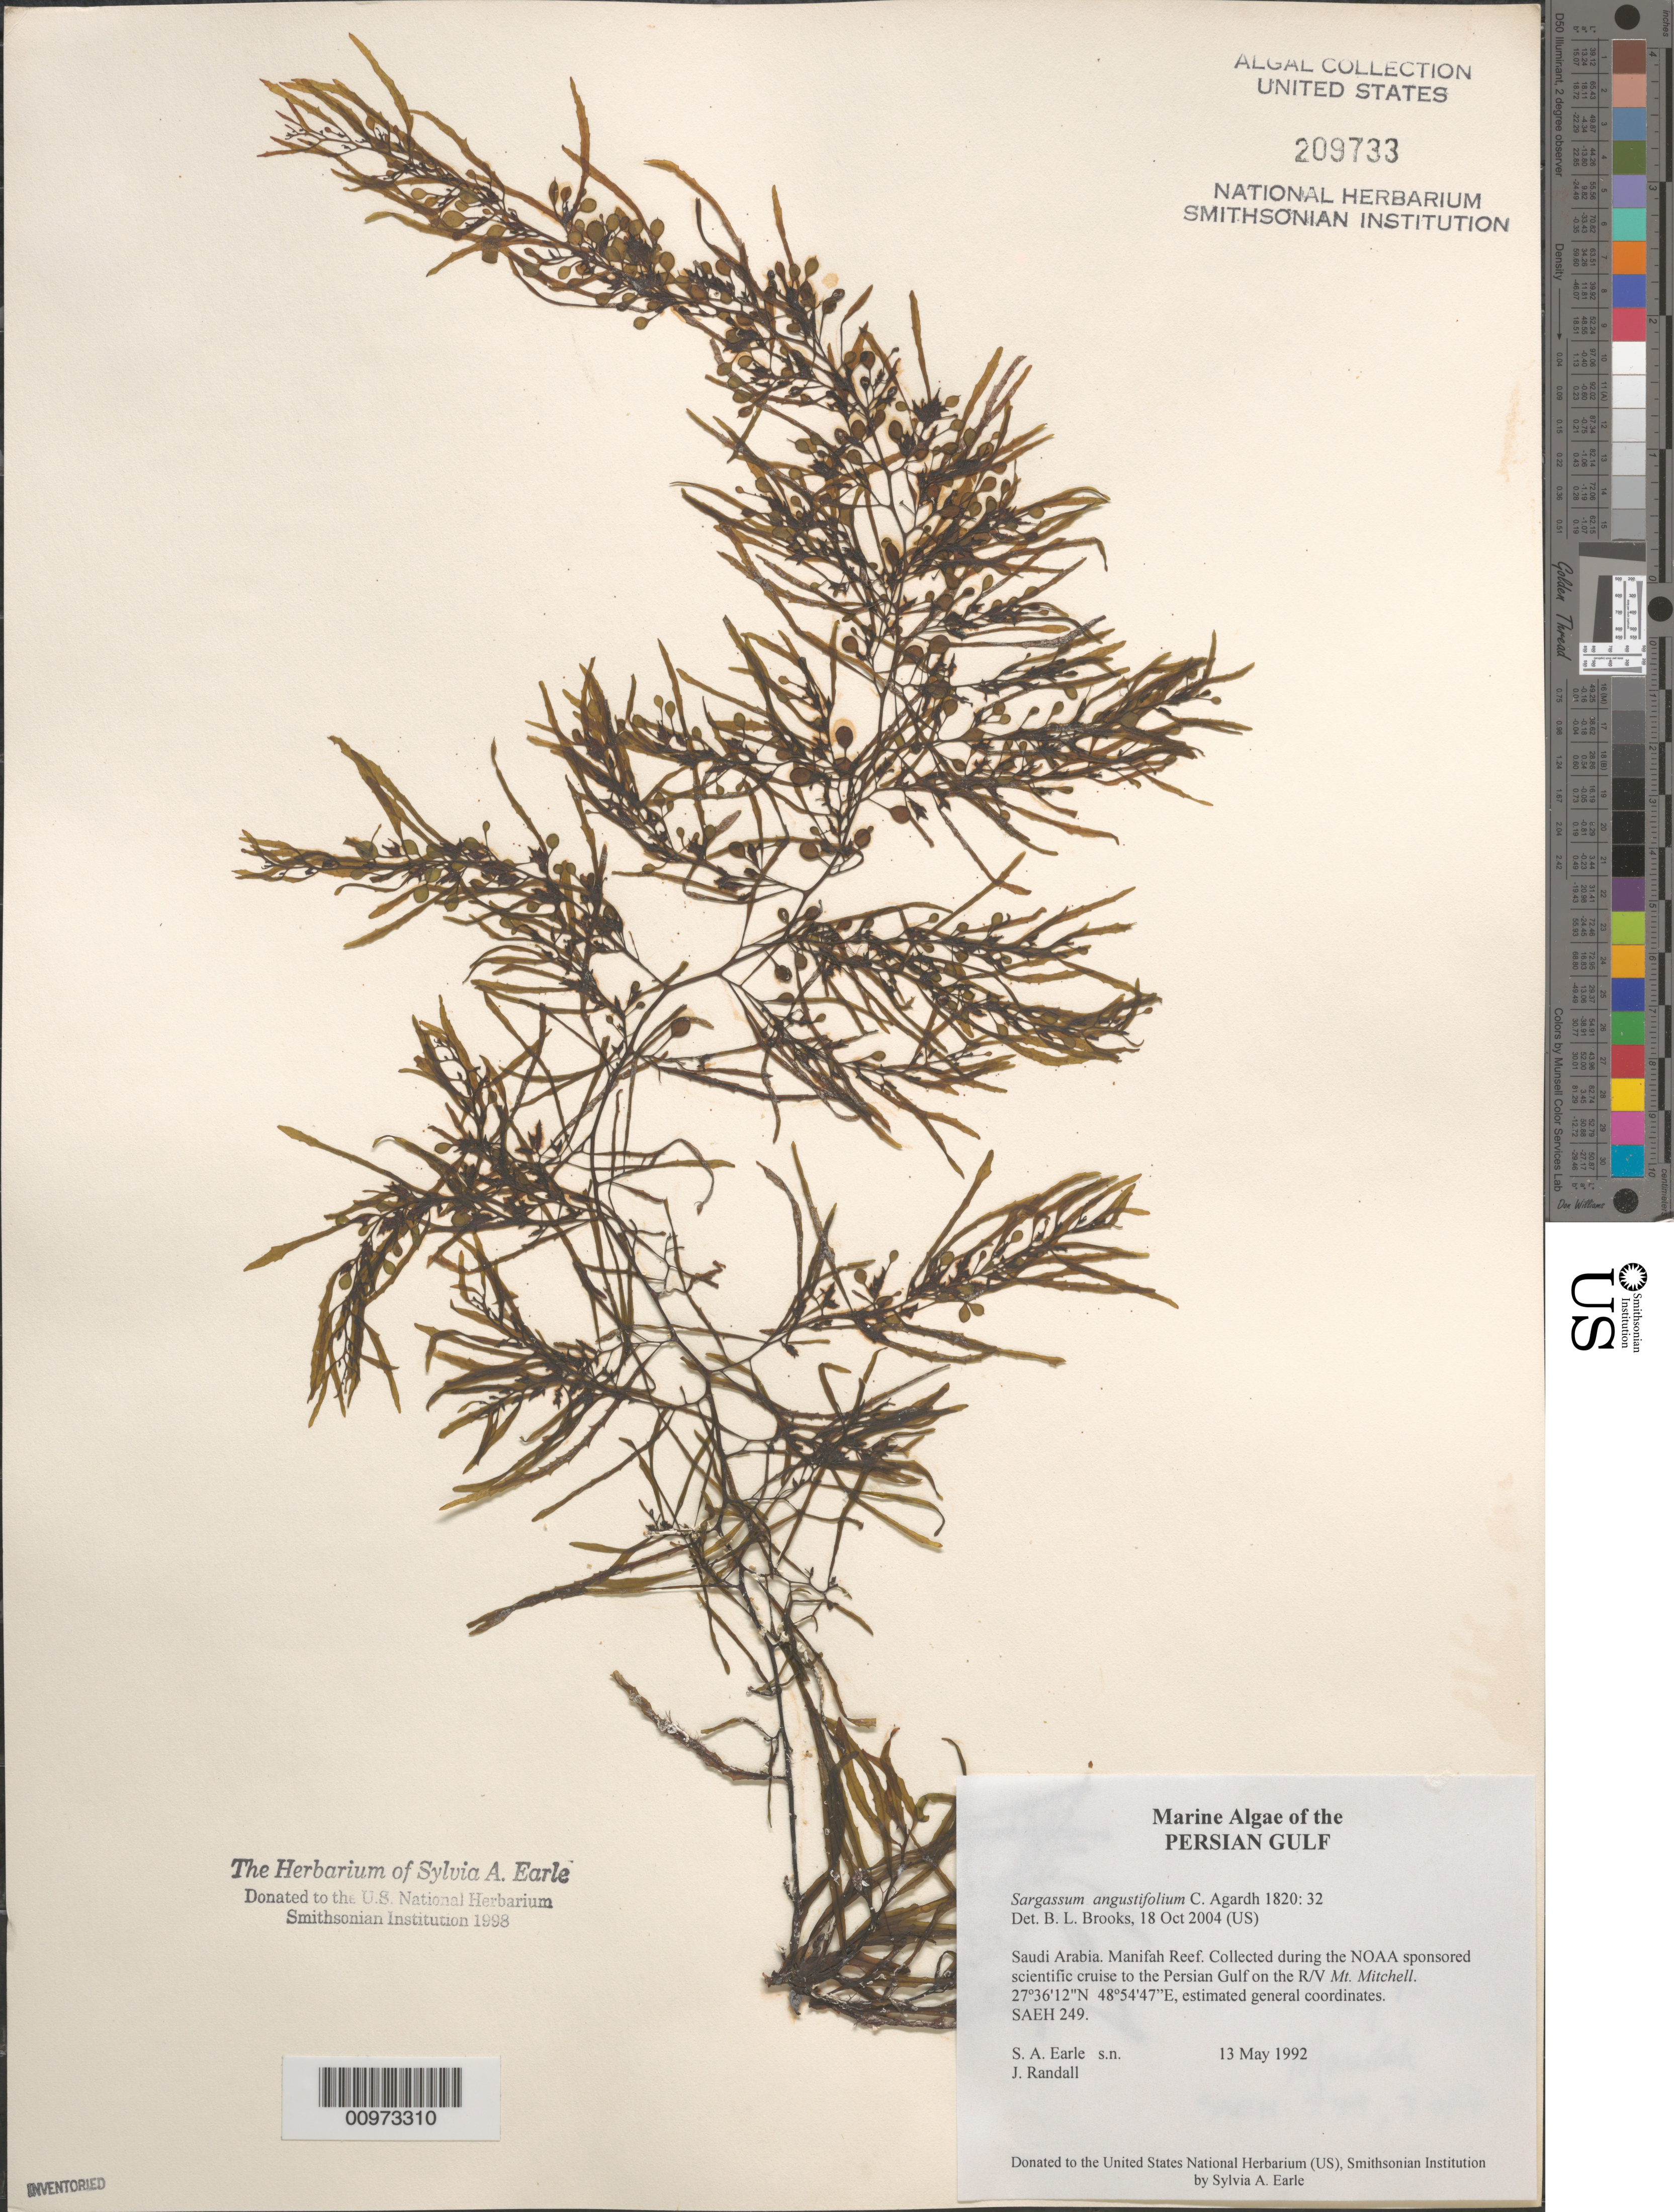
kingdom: Chromista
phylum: Ochrophyta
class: Phaeophyceae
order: Fucales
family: Sargassaceae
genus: Sargassum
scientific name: Sargassum angustifolium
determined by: Brooks, B. L., (BOT), Smithsonian Institution - National Museum of Natural History (UNITED STATES)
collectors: S. A. Earle & J. Randall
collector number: SAEH 249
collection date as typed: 13 May 1992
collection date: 1992-05-13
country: Saudi Arabia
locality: Manifah Reef, Persian Gulf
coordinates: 27 36'12"N, 48 54'47"E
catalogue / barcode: US 209733